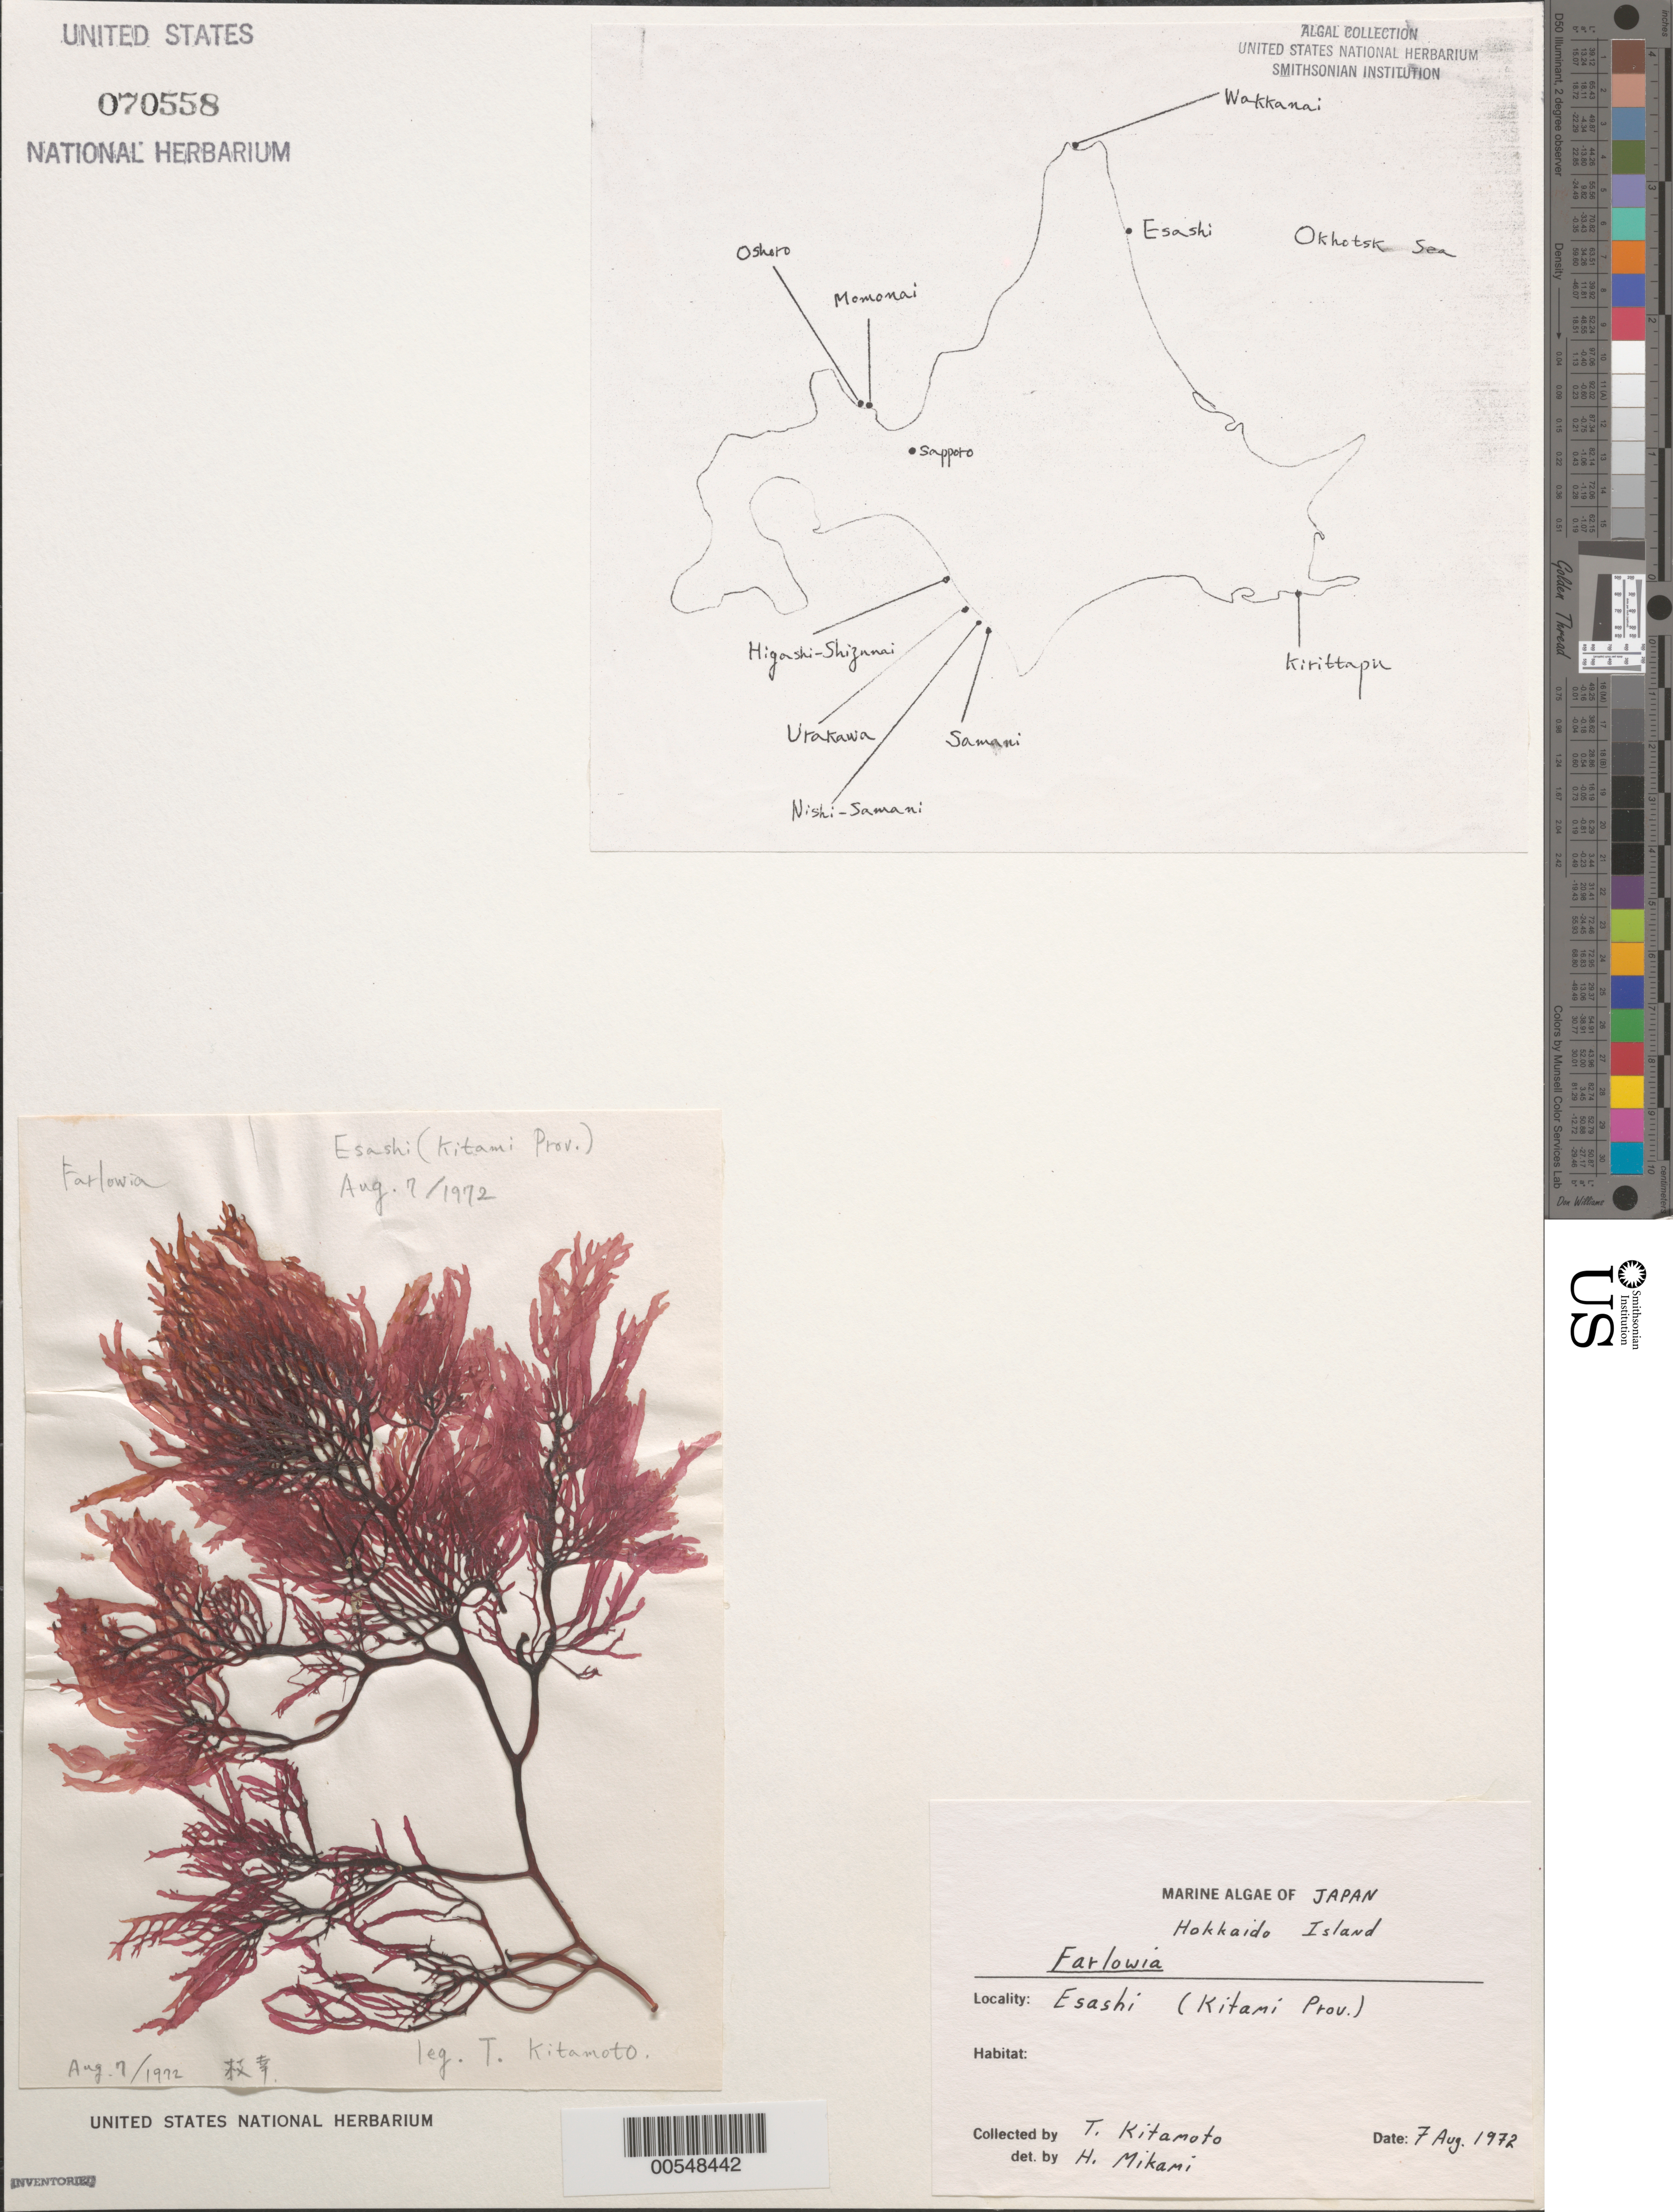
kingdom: Plantae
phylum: Rhodophyta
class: Florideophyceae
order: Gigartinales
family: Dumontiaceae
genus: Farlowia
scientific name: Farlowia sp.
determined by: Mikami, H.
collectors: T. Kitamoto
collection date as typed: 07 Aug 1972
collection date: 1972-08-07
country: Japan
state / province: Hokkaido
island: Hokkaido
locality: Esashi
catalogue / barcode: US 70558